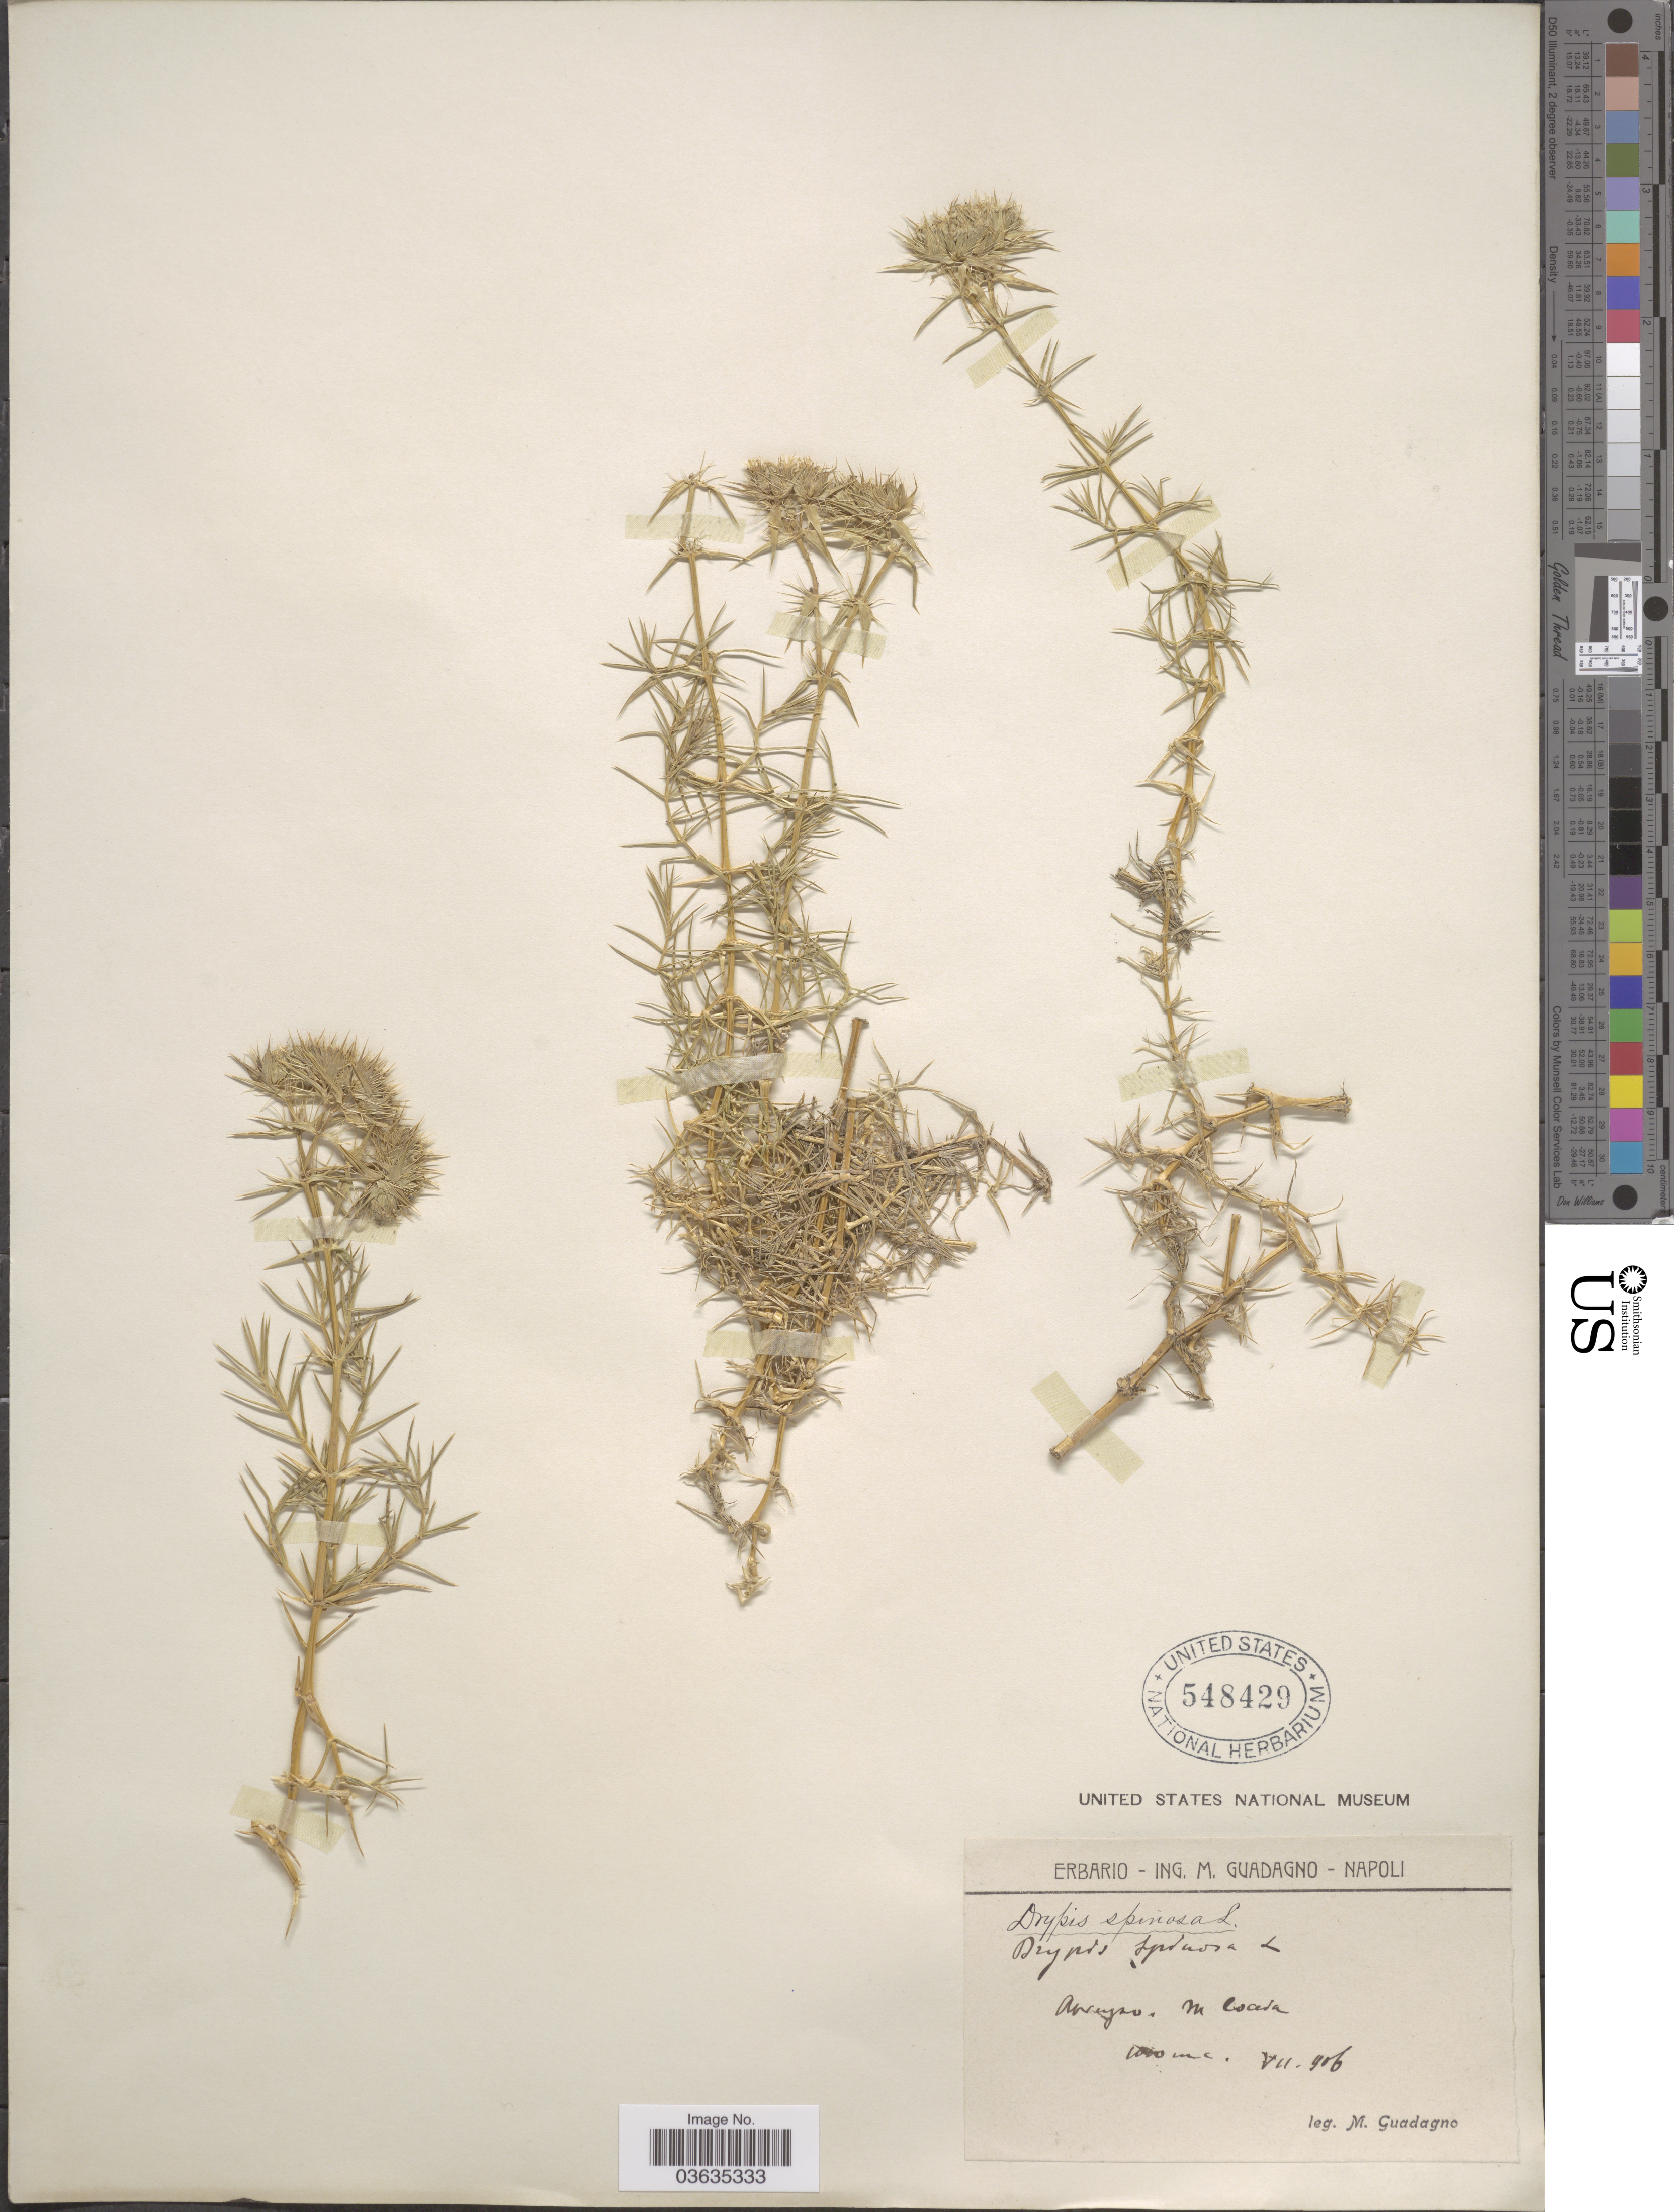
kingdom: Plantae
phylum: Tracheophyta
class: Magnoliopsida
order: Caryophyllales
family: Caryophyllaceae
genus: Drypis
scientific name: Drypis spinosa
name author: L.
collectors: M. Guadagno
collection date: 1906-07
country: Italy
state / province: Abruzzo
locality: M. Coccia, Abruzzo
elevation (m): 1000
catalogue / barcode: US 548429